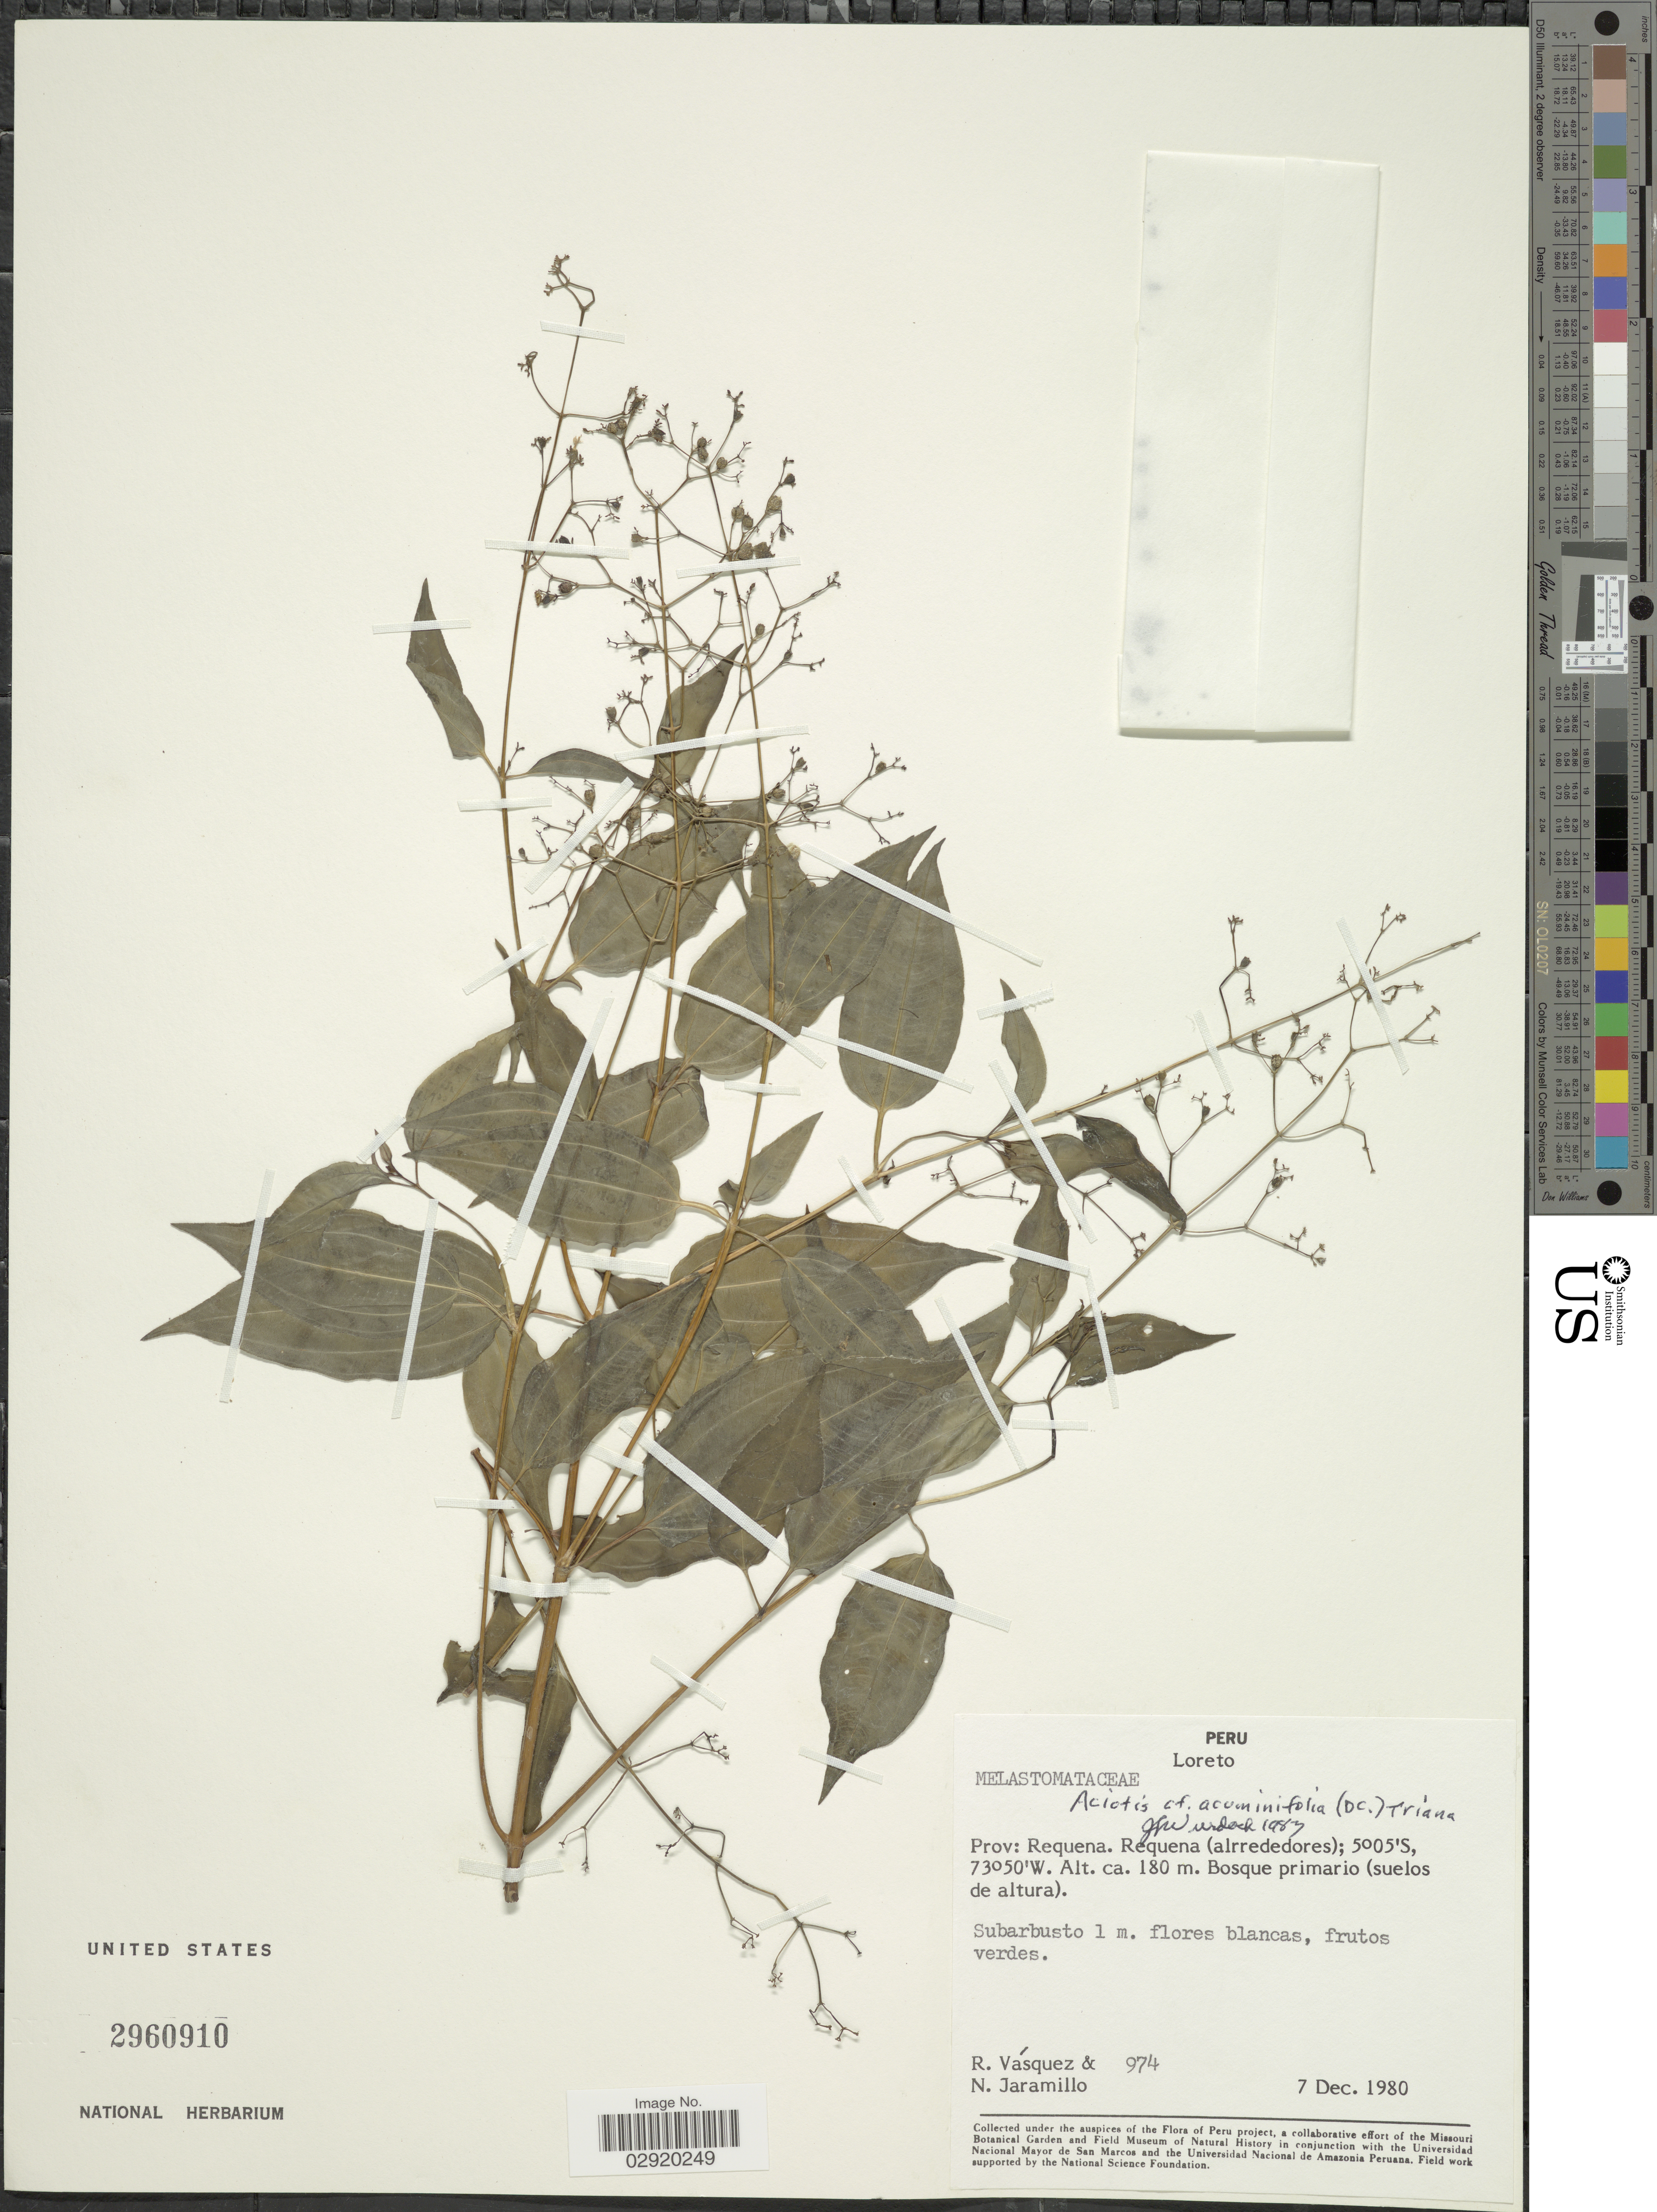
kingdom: Plantae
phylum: Tracheophyta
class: Magnoliopsida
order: Myrtales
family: Melastomataceae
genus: Aciotis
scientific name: Aciotis acuminifolia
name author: (Mart. ex DC.) Triana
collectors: R. Vásquez & N. Jaramillo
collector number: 974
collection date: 1980-12-07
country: Peru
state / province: Loreto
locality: Prov: Requena. Requena (alrrededores).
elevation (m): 180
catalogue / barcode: US 2960910